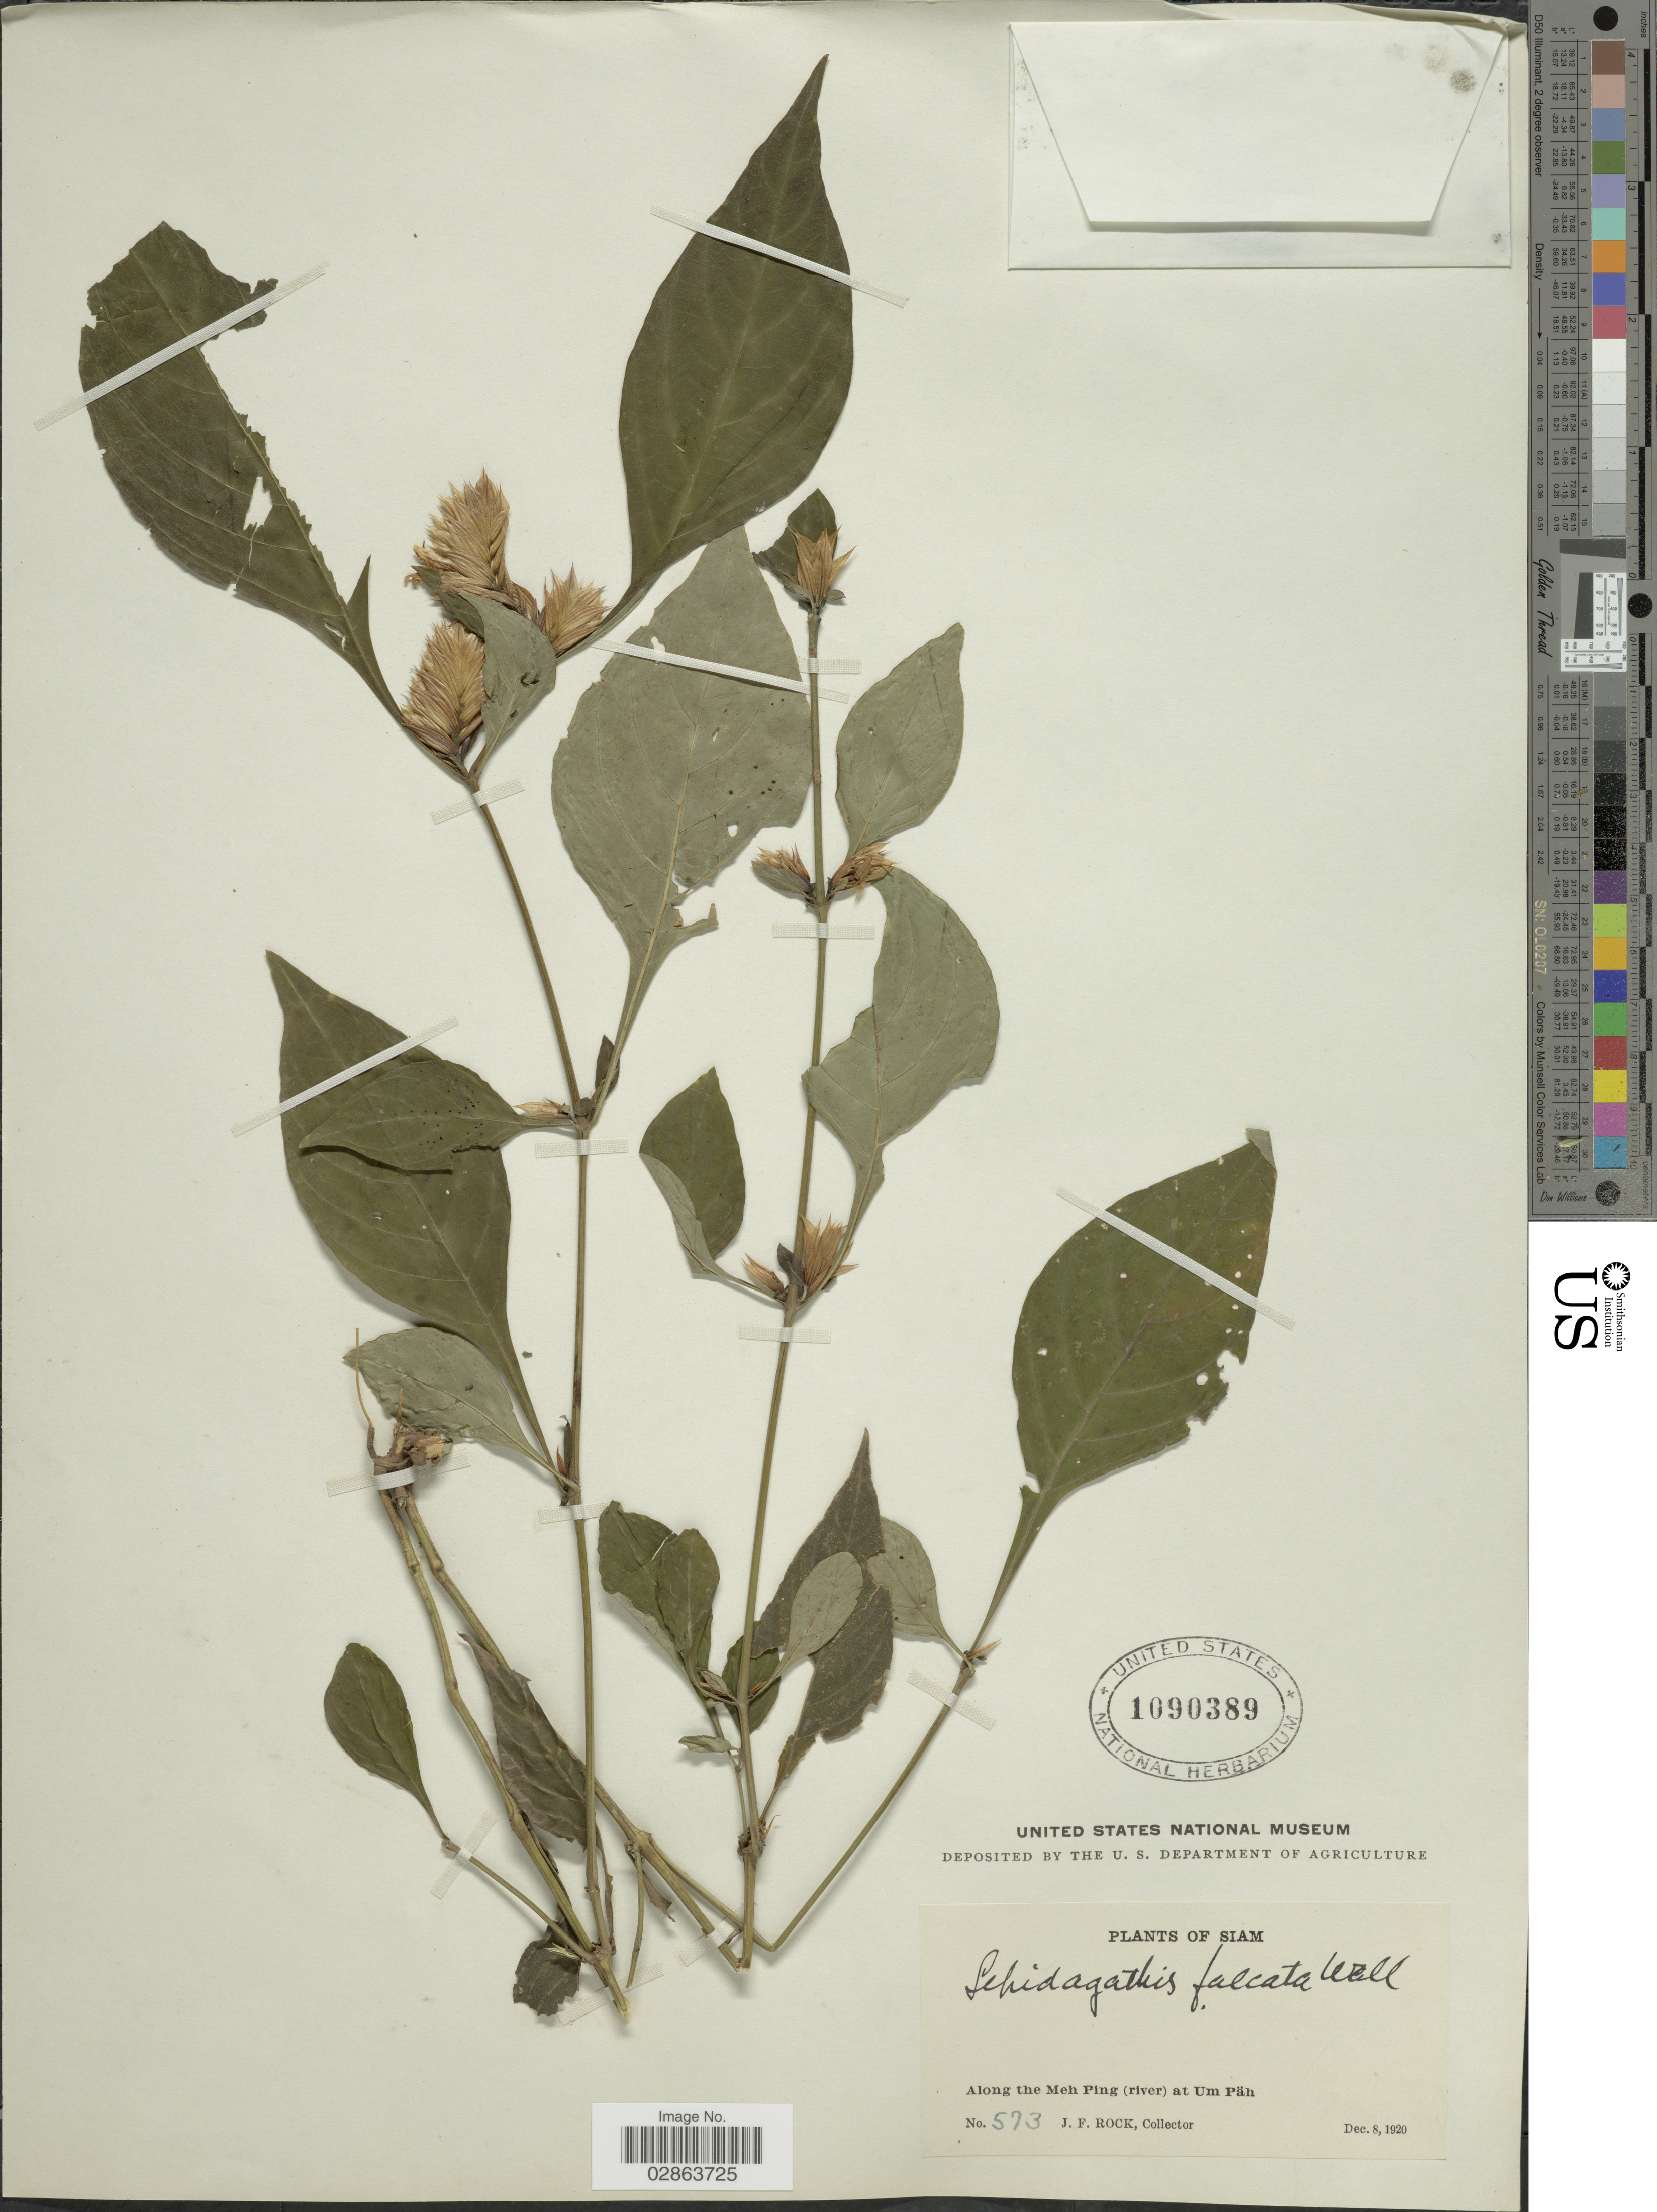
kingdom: Plantae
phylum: Tracheophyta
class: Magnoliopsida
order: Lamiales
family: Acanthaceae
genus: Lepidagathis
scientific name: Lepidagathis falcata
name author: Nees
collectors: J. Rock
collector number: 573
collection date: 1920-12-08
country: Thailand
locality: Siam. Along the Meh Ping (river) at Um Päh.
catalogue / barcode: US 1090389